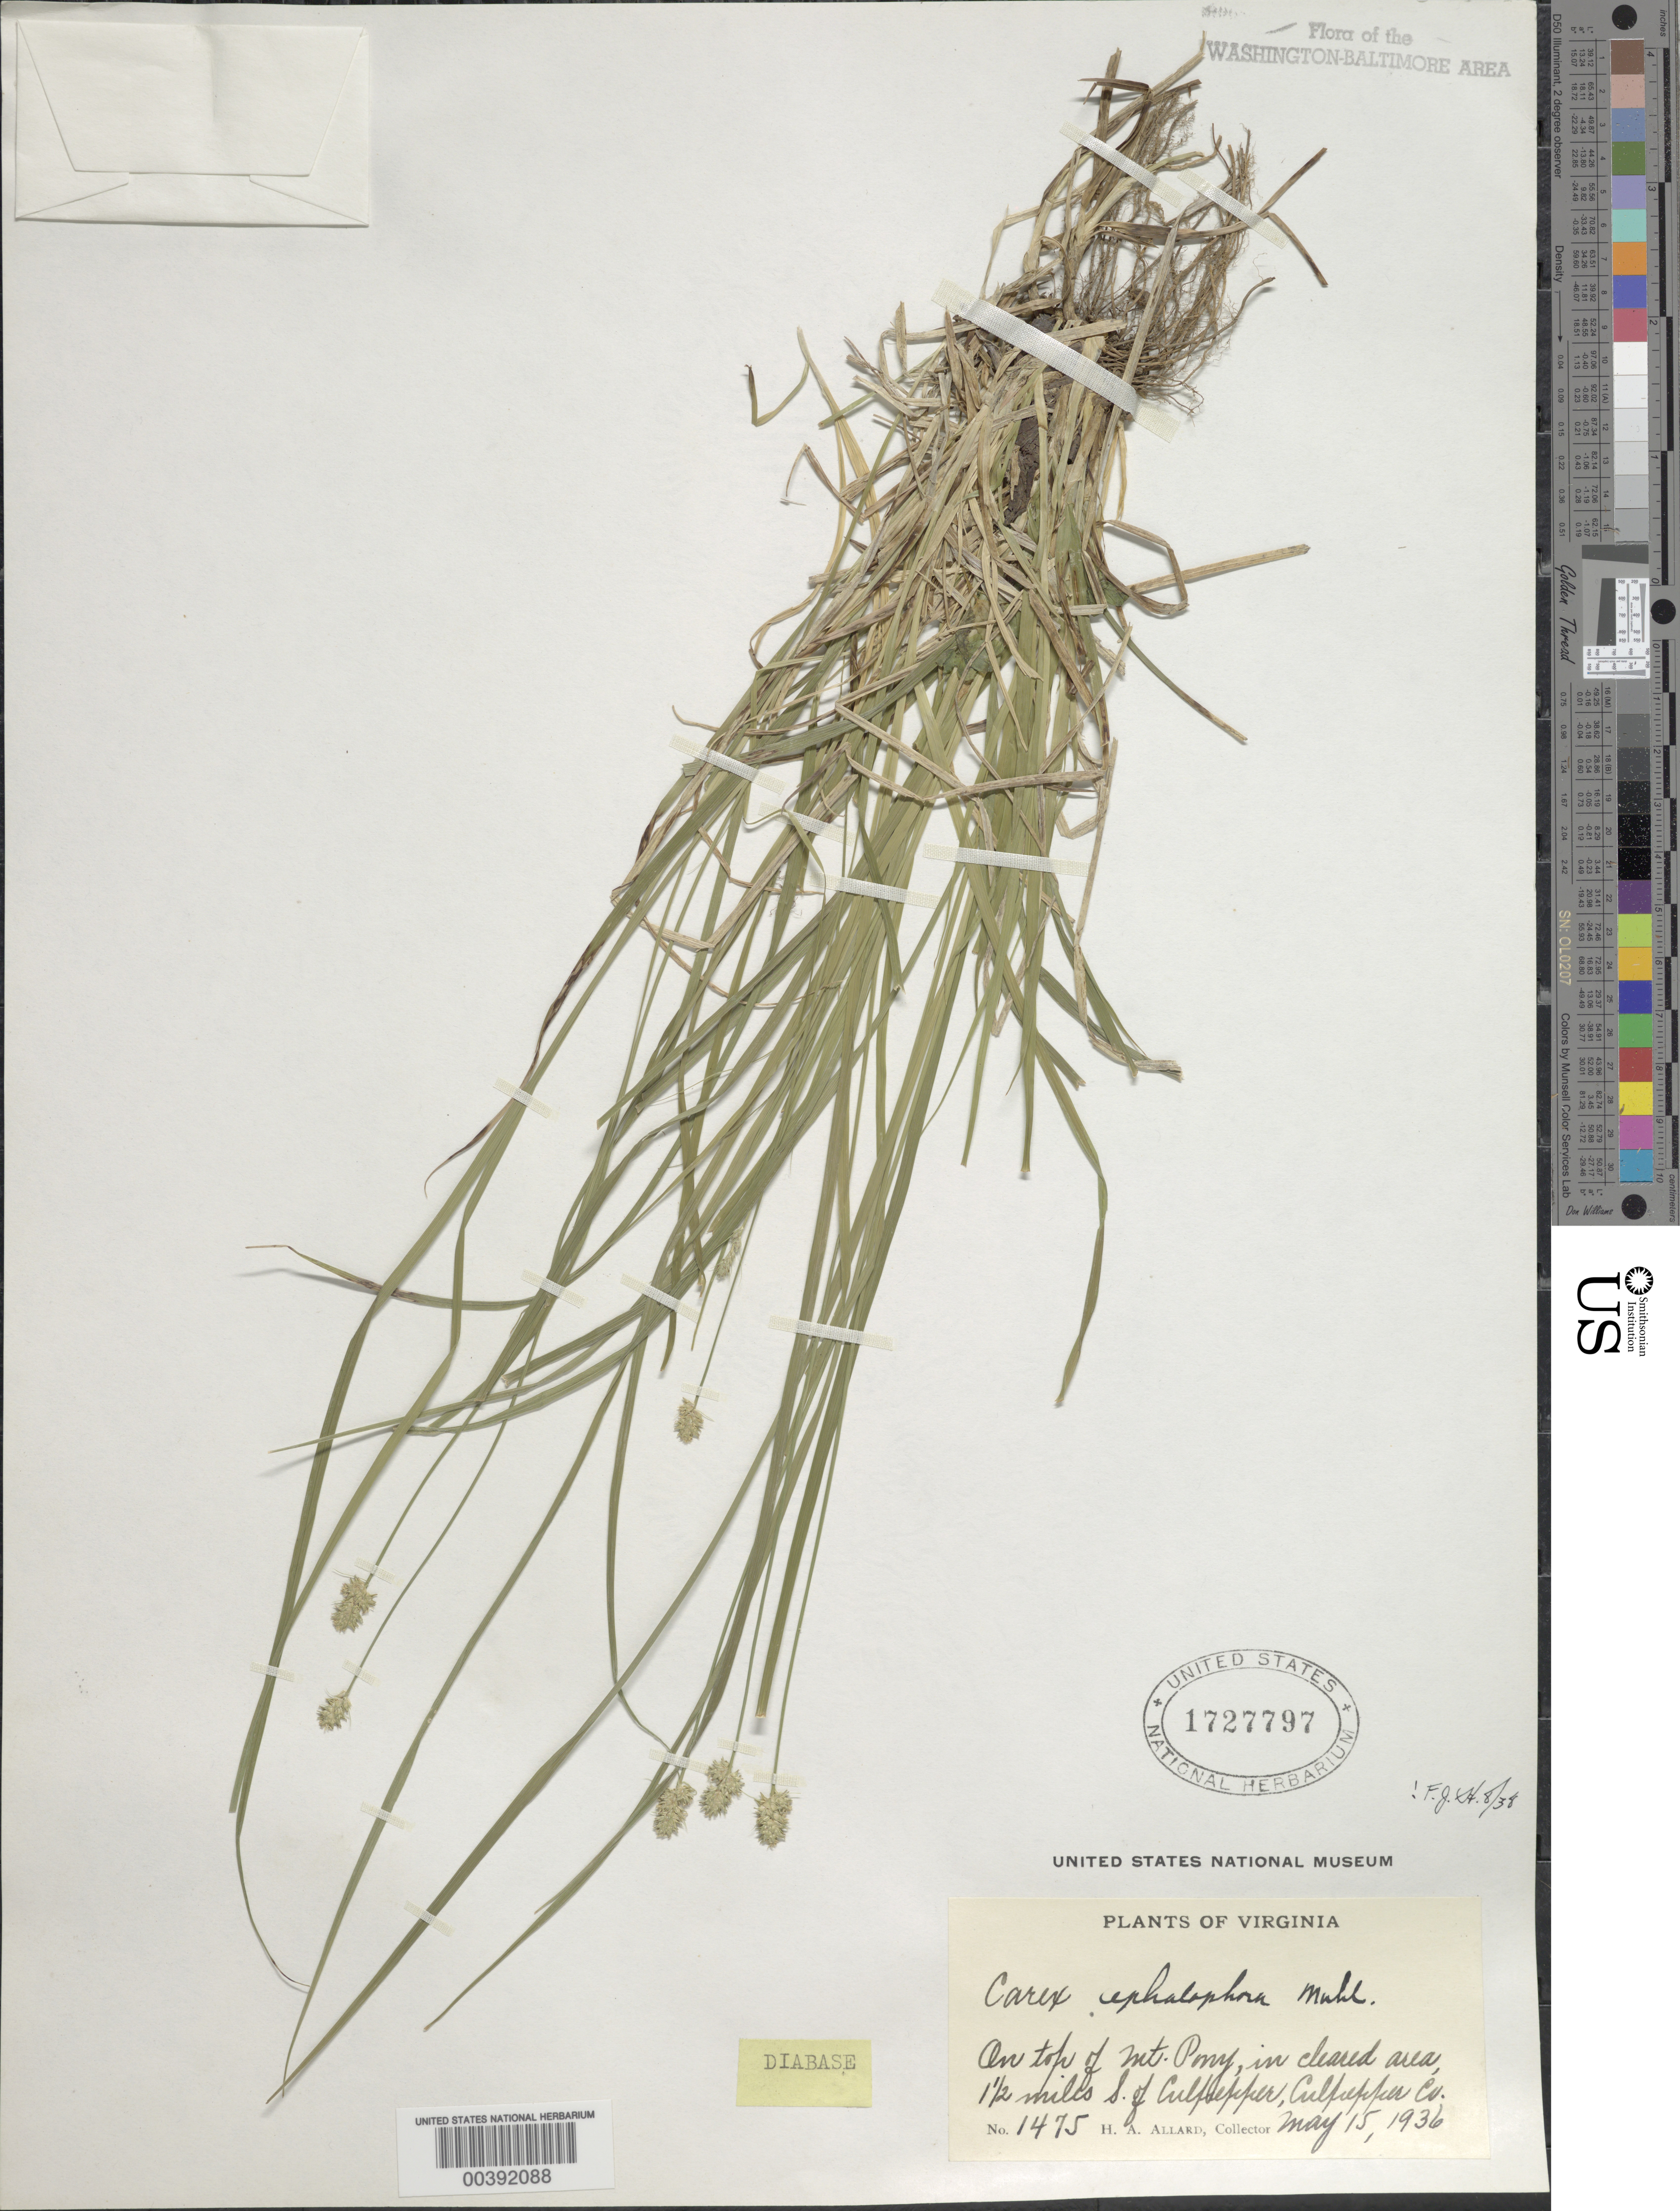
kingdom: Plantae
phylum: Tracheophyta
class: Liliopsida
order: Poales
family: Cyperaceae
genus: Carex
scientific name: Carex cephalophora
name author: Muhl. ex Willd.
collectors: H. A. Allard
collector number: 1475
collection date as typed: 15 May 1936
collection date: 1936-05-15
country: United States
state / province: Virginia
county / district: Culpeper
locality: Mt. Pony, S of Culpepper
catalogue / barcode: US 1727797